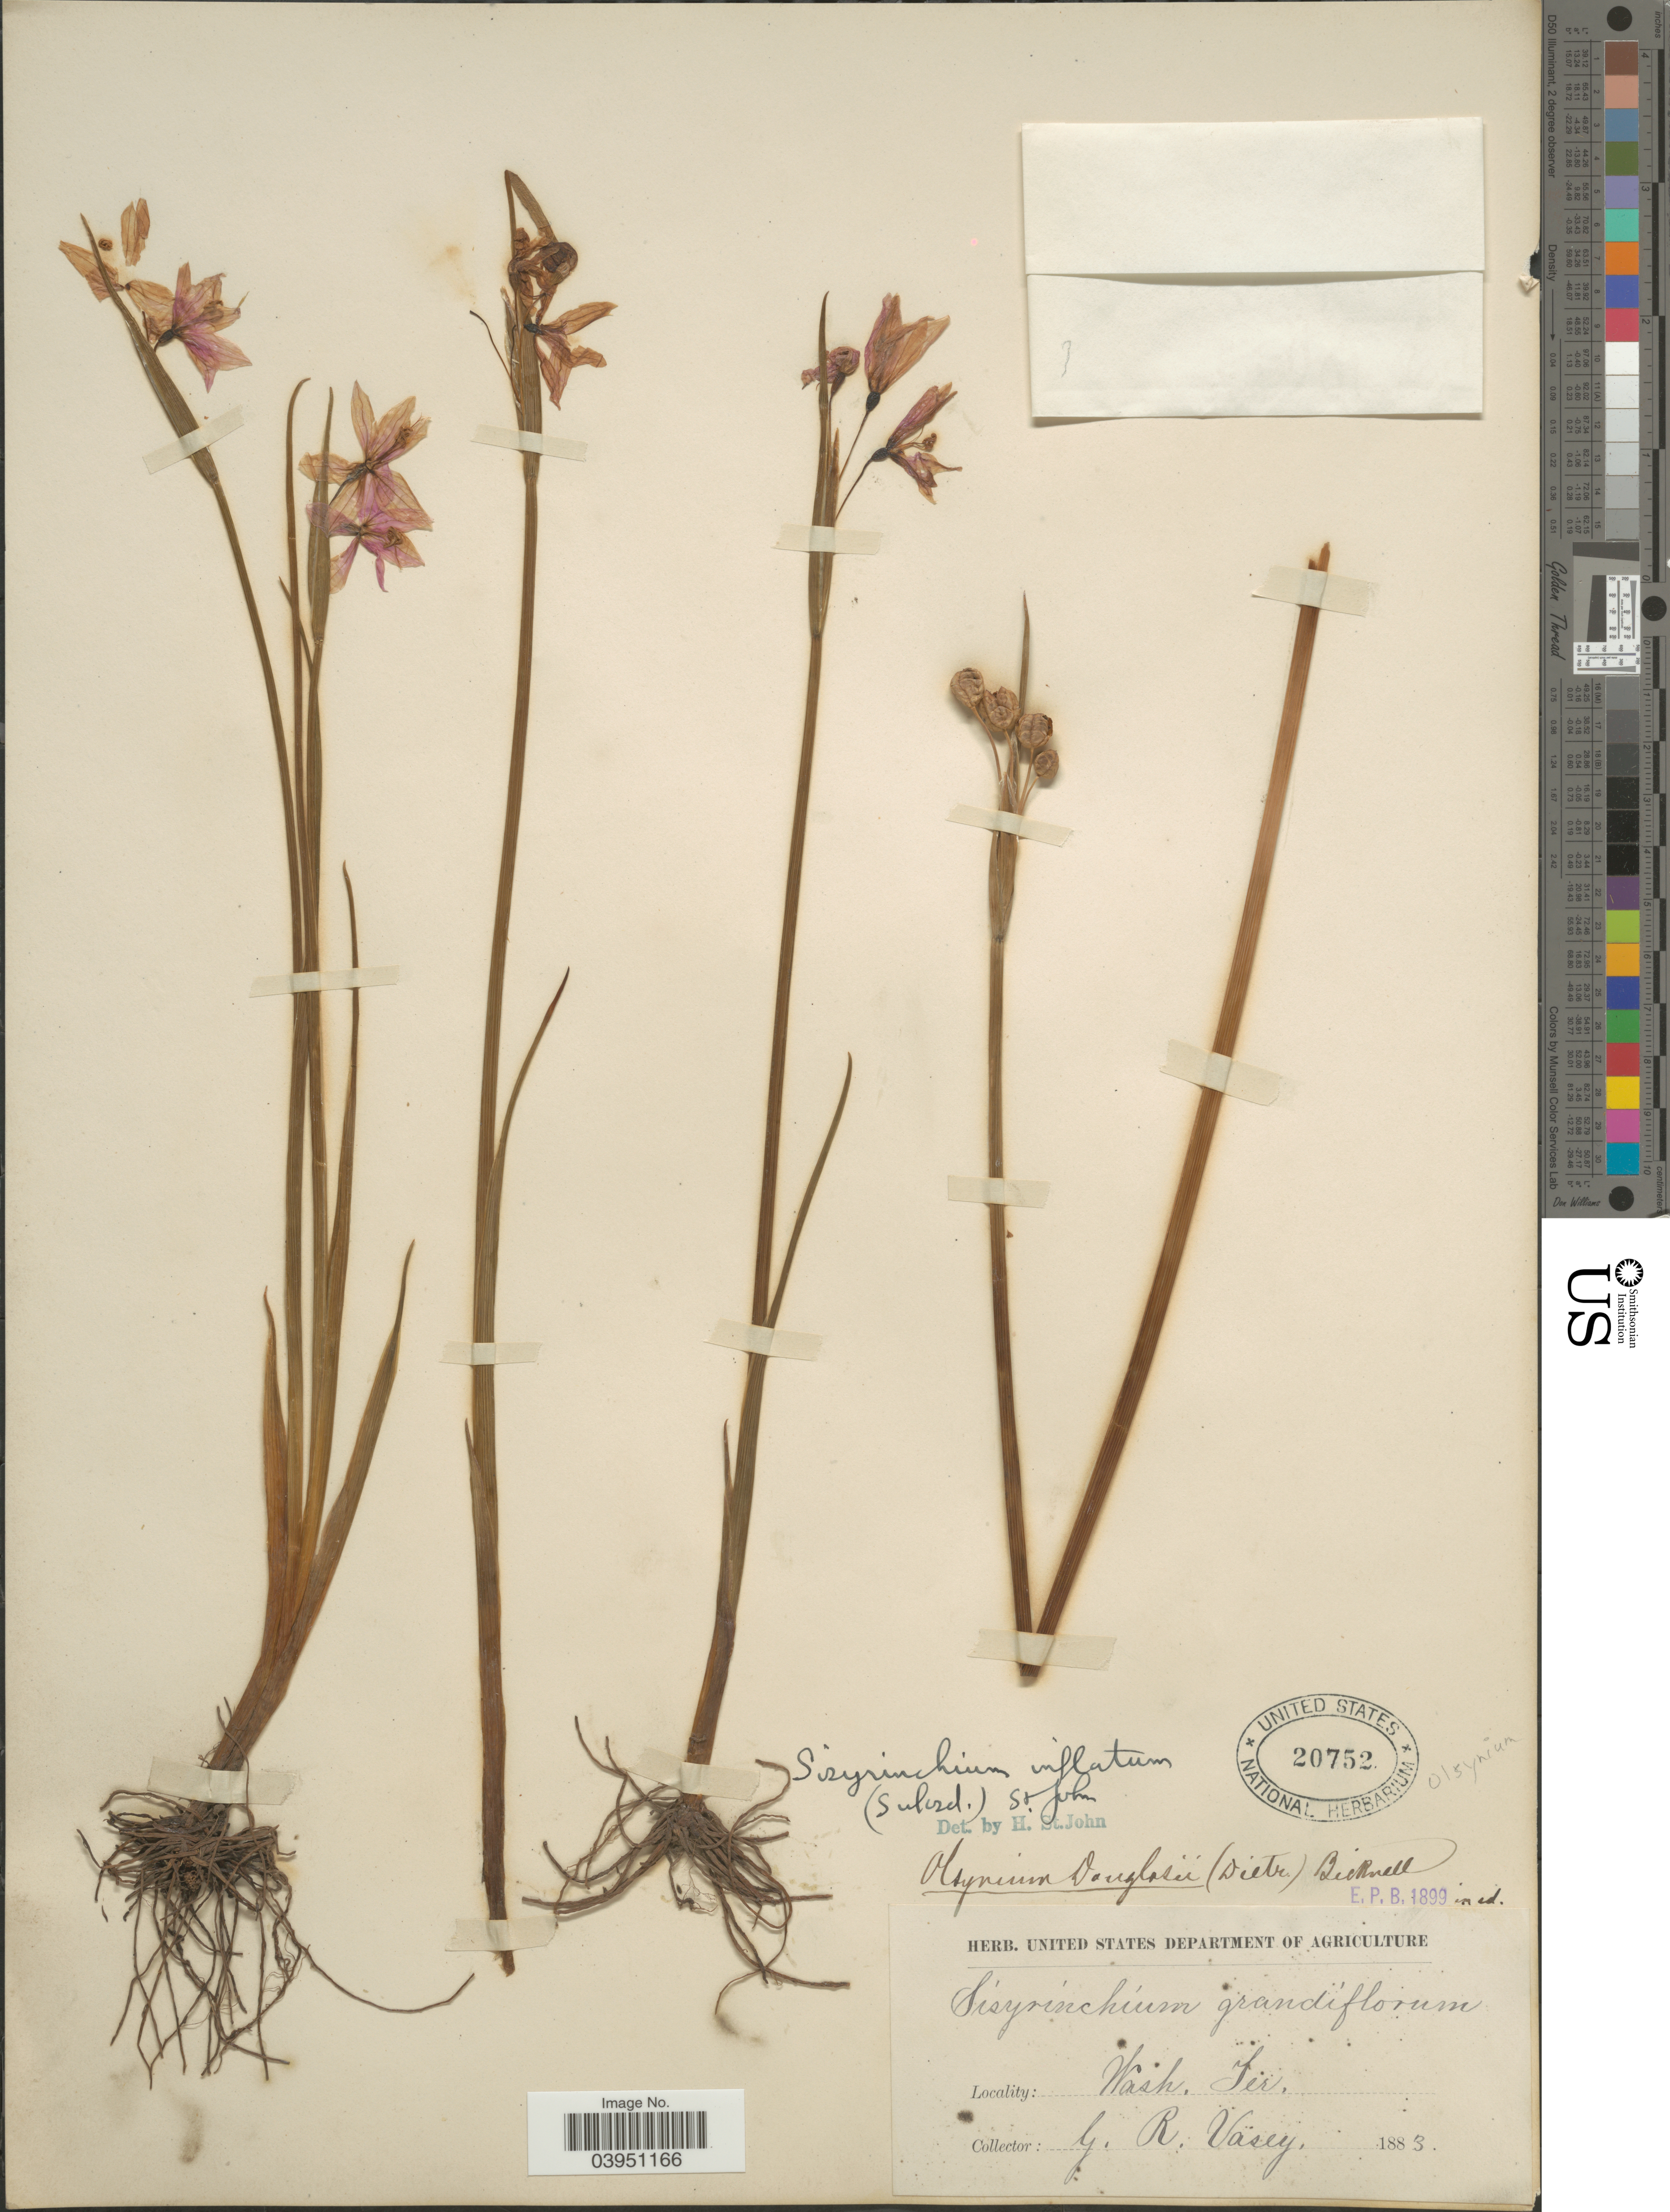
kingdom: Plantae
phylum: Tracheophyta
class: Liliopsida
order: Asparagales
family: Iridaceae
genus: Sisyrinchium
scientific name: Sisyrinchium inflatum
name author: (Suksd.) H. St. John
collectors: G. R. Vasey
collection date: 1883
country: United States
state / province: Washington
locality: Wash. Ter.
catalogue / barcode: US 20752